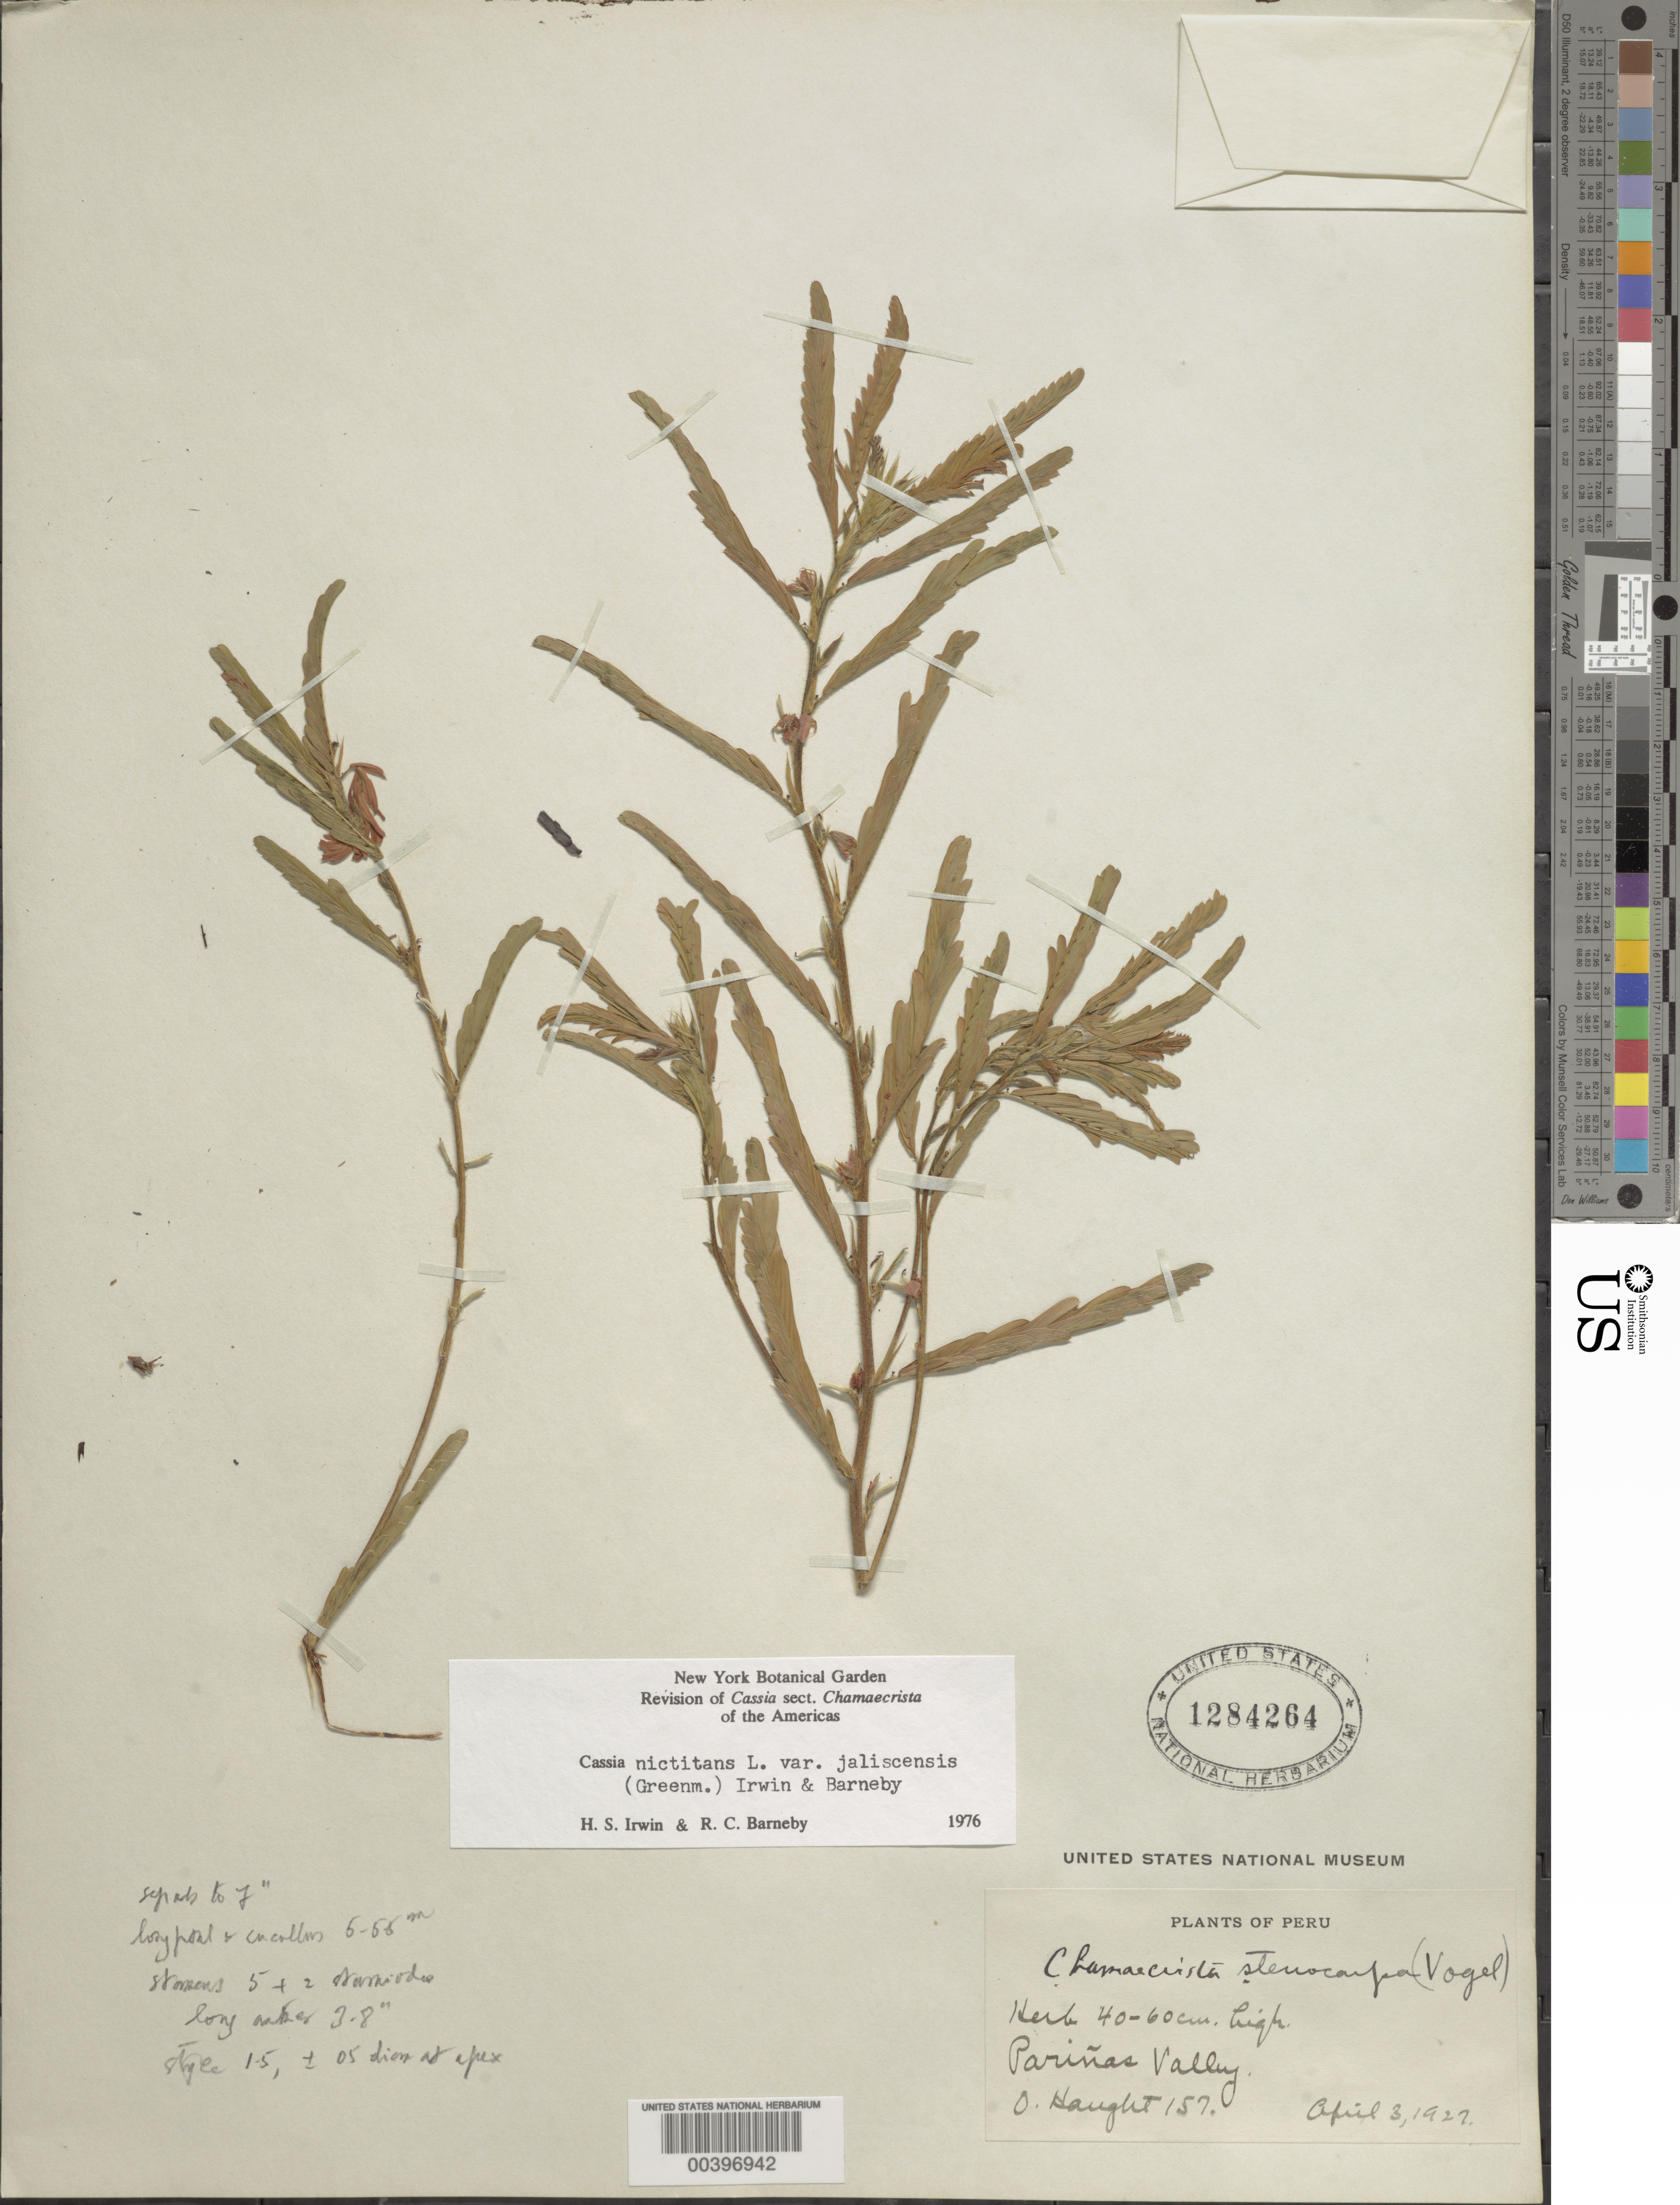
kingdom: Plantae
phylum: Tracheophyta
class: Magnoliopsida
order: Fabales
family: Fabaceae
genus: Chamaecrista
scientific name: Chamaecrista nictitans var. jaliscensis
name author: (Greenm.) H.S. Irwin & Barneby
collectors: O. L. Haught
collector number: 157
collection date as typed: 03 Apr 1927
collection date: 1927-04-03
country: Peru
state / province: Piura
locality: Pariñas Valley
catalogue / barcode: US 1284264